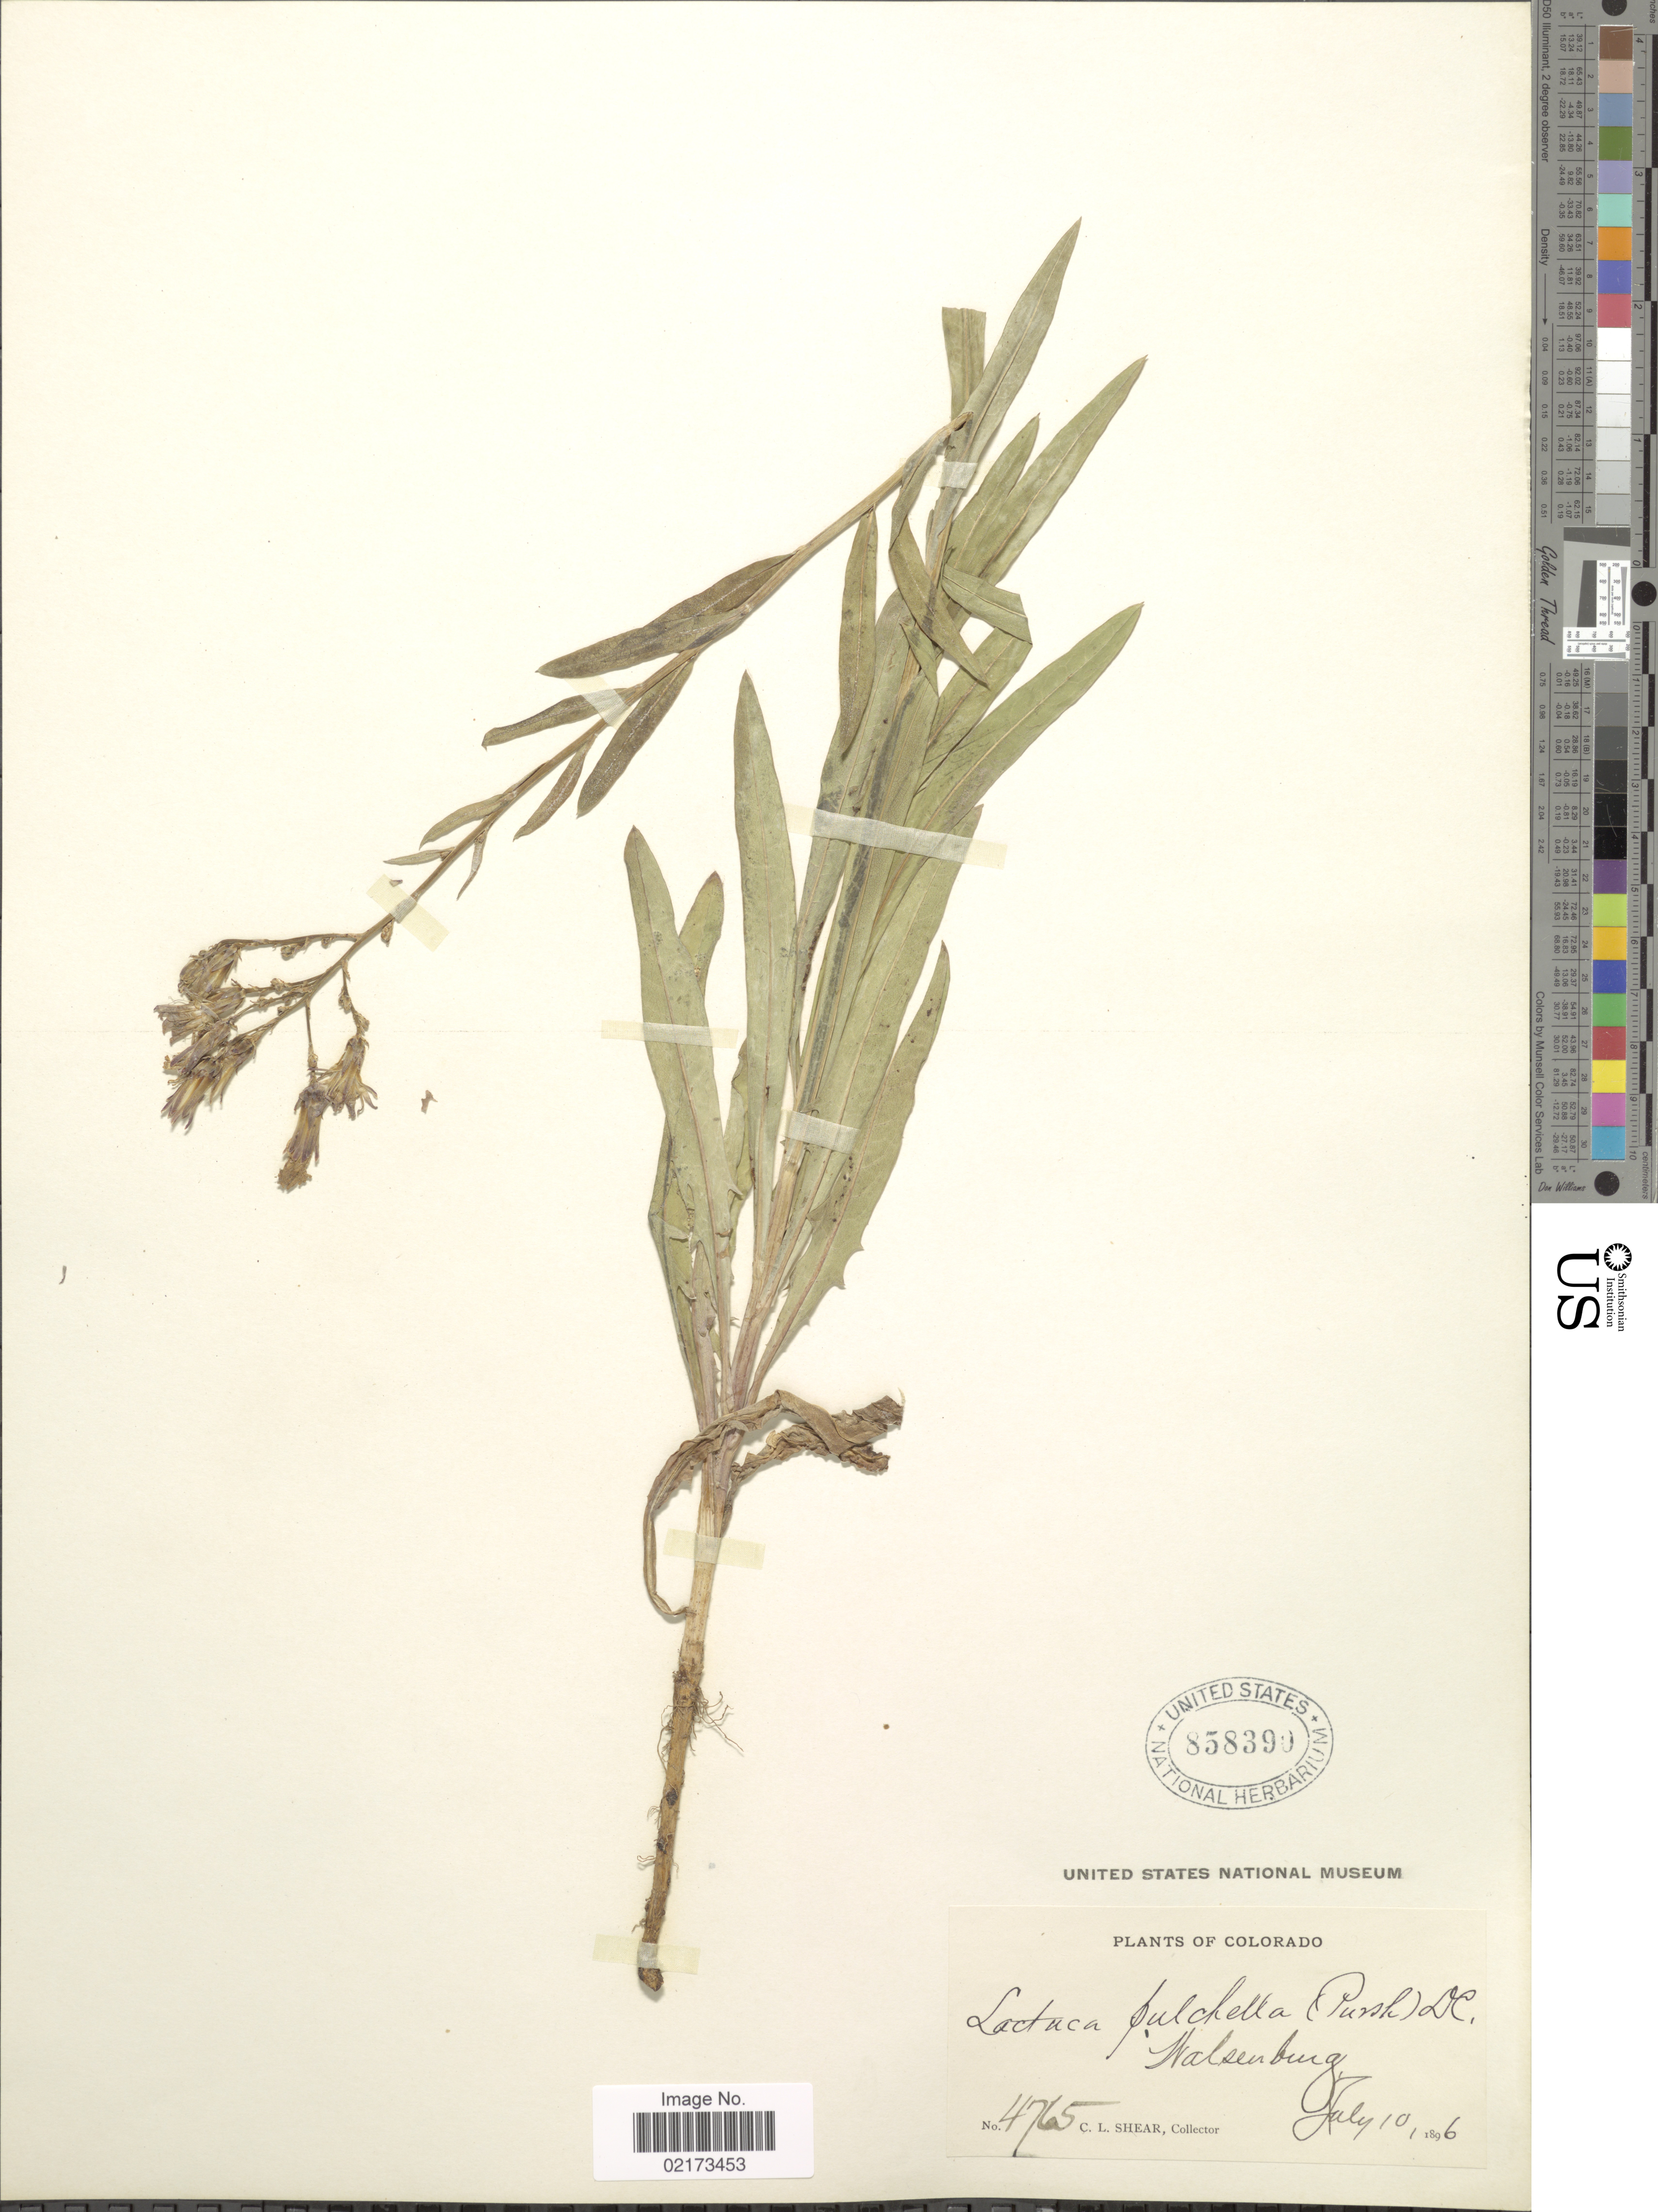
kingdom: Plantae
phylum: Tracheophyta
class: Magnoliopsida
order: Asterales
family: Asteraceae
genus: Lactuca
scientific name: Lactuca tatarica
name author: (L.) C.A. Mey.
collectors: C. L. Shear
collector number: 4765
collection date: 1896-07-10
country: United States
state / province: Colorado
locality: Walsenburg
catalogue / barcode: US 858390